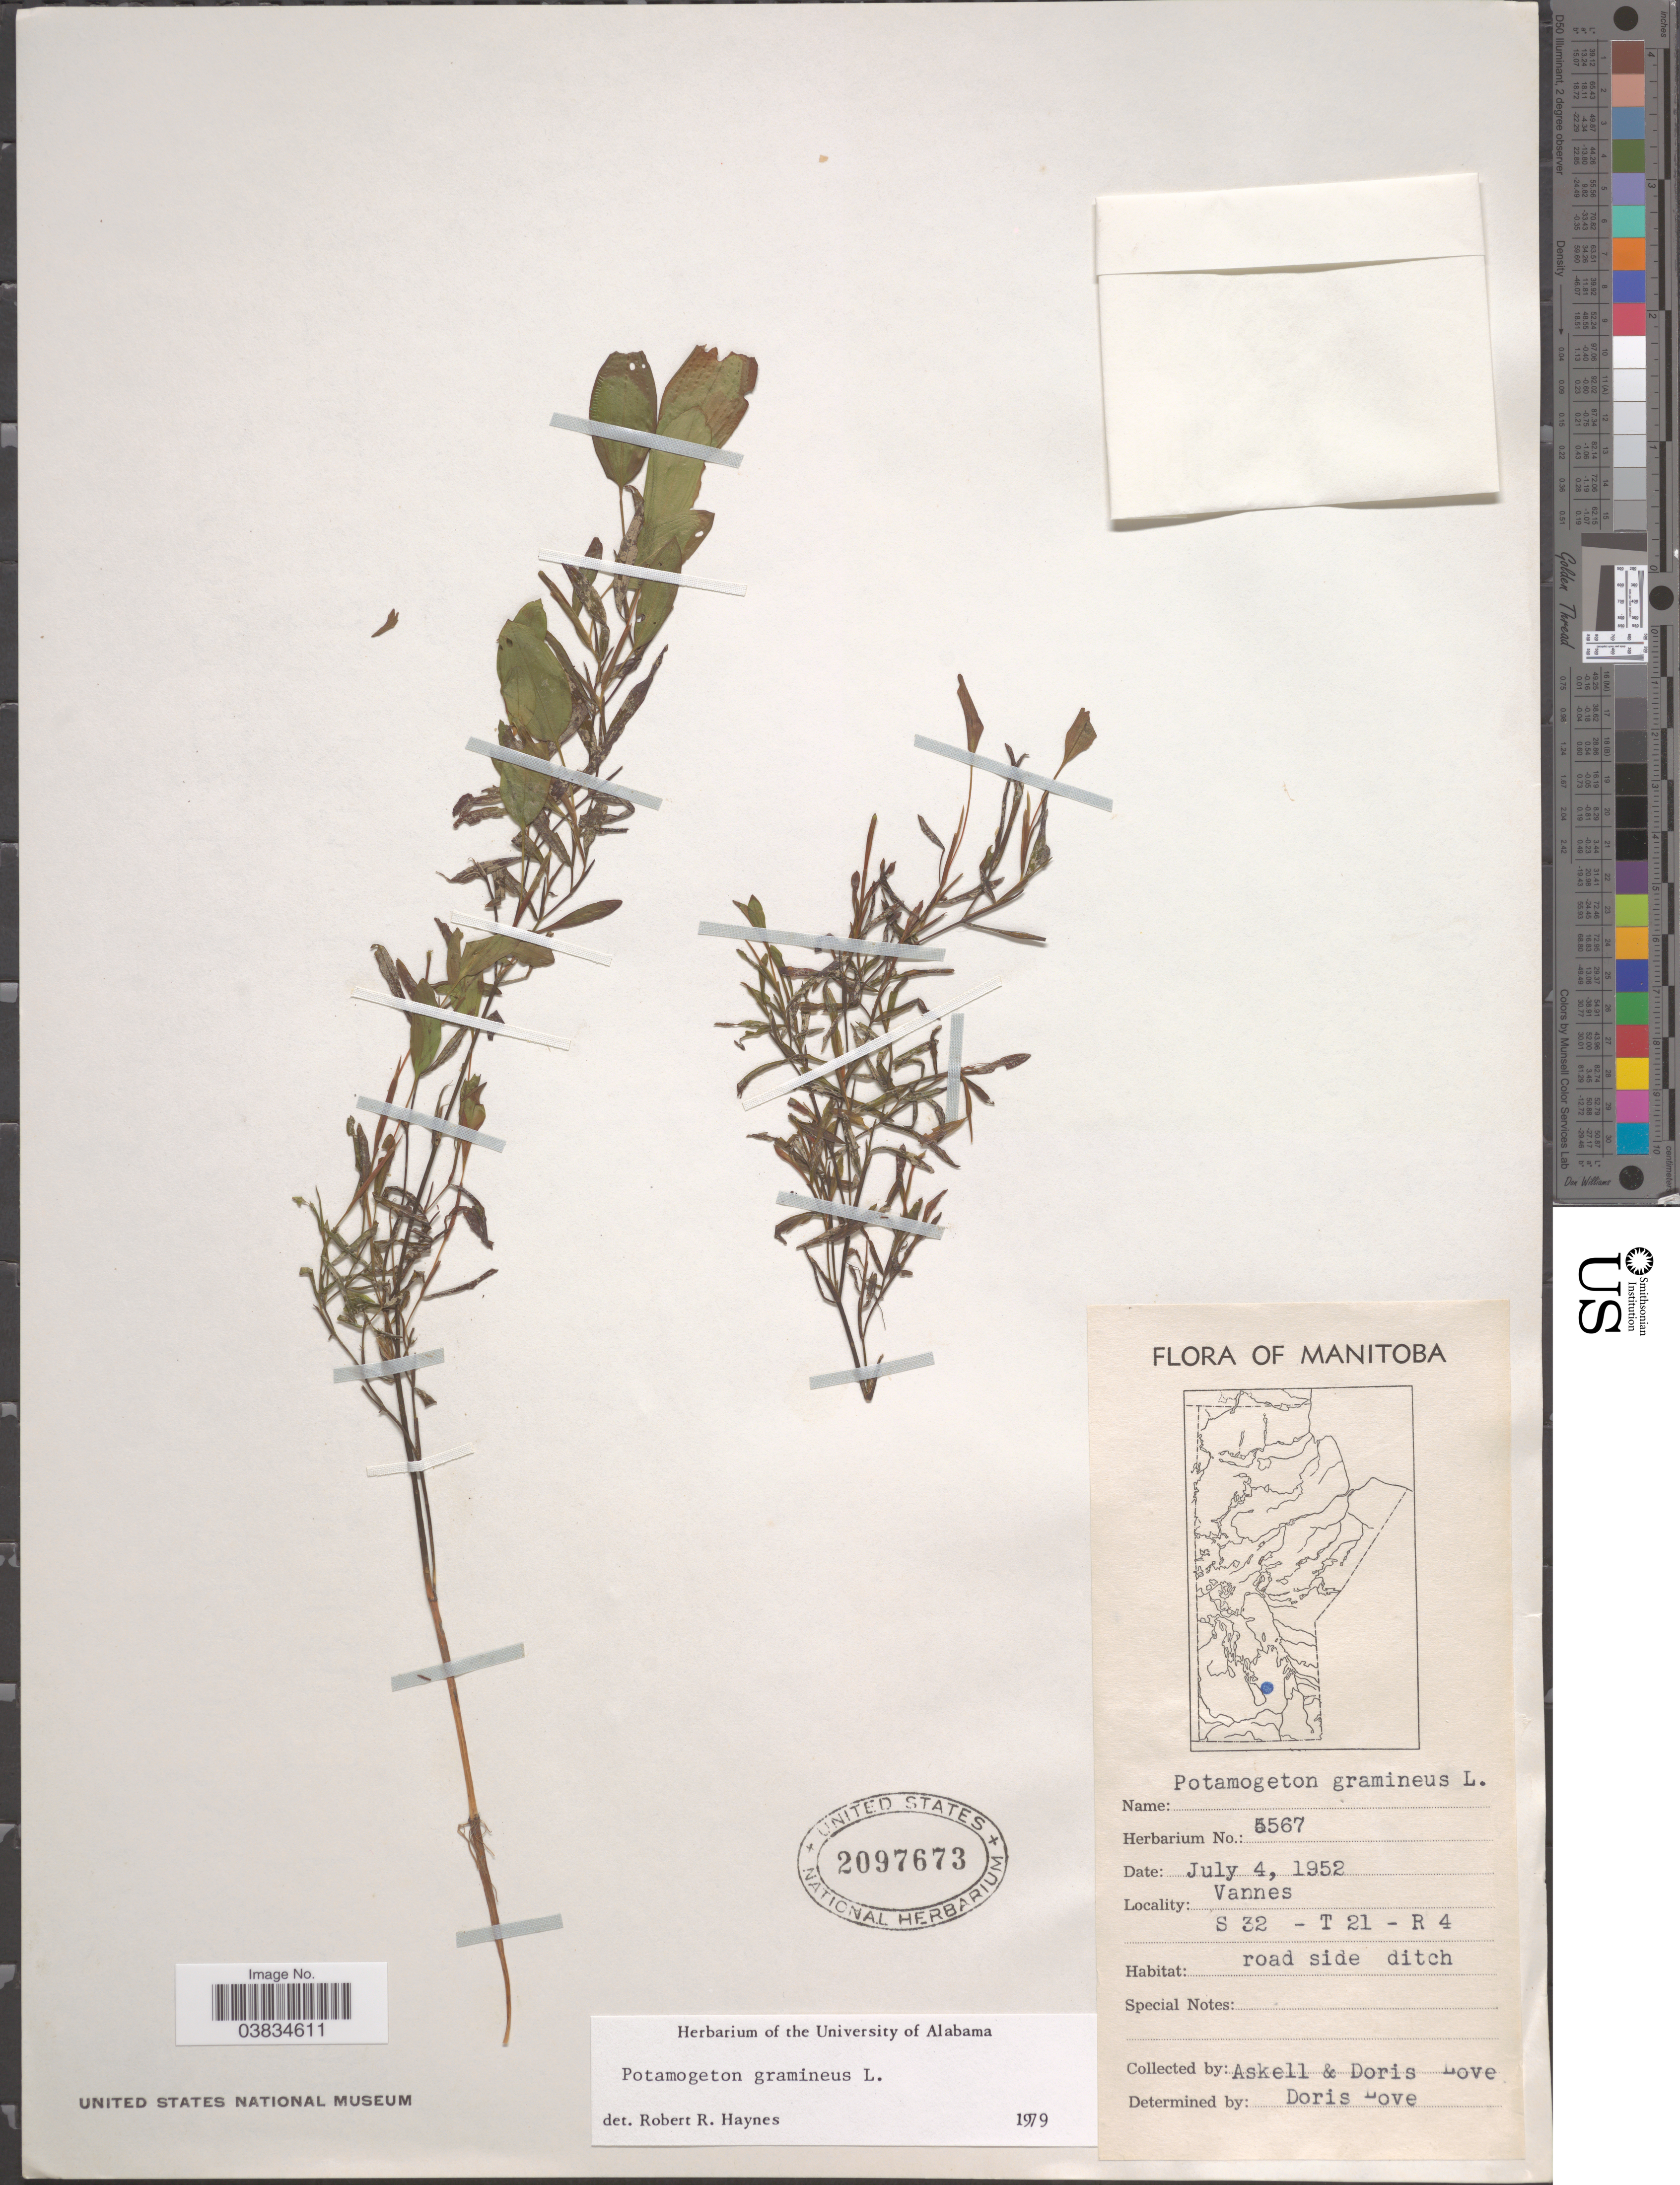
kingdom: Plantae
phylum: Tracheophyta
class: Liliopsida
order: Alismatales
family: Potamogetonaceae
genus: Potamogeton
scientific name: Potamogeton gramineus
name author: L.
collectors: -. Askell & D. Löve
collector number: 5567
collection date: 1952-07-04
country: Canada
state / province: Manitoba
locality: Vannes. S 32 - T 21 - R 4.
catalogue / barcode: US 2097673